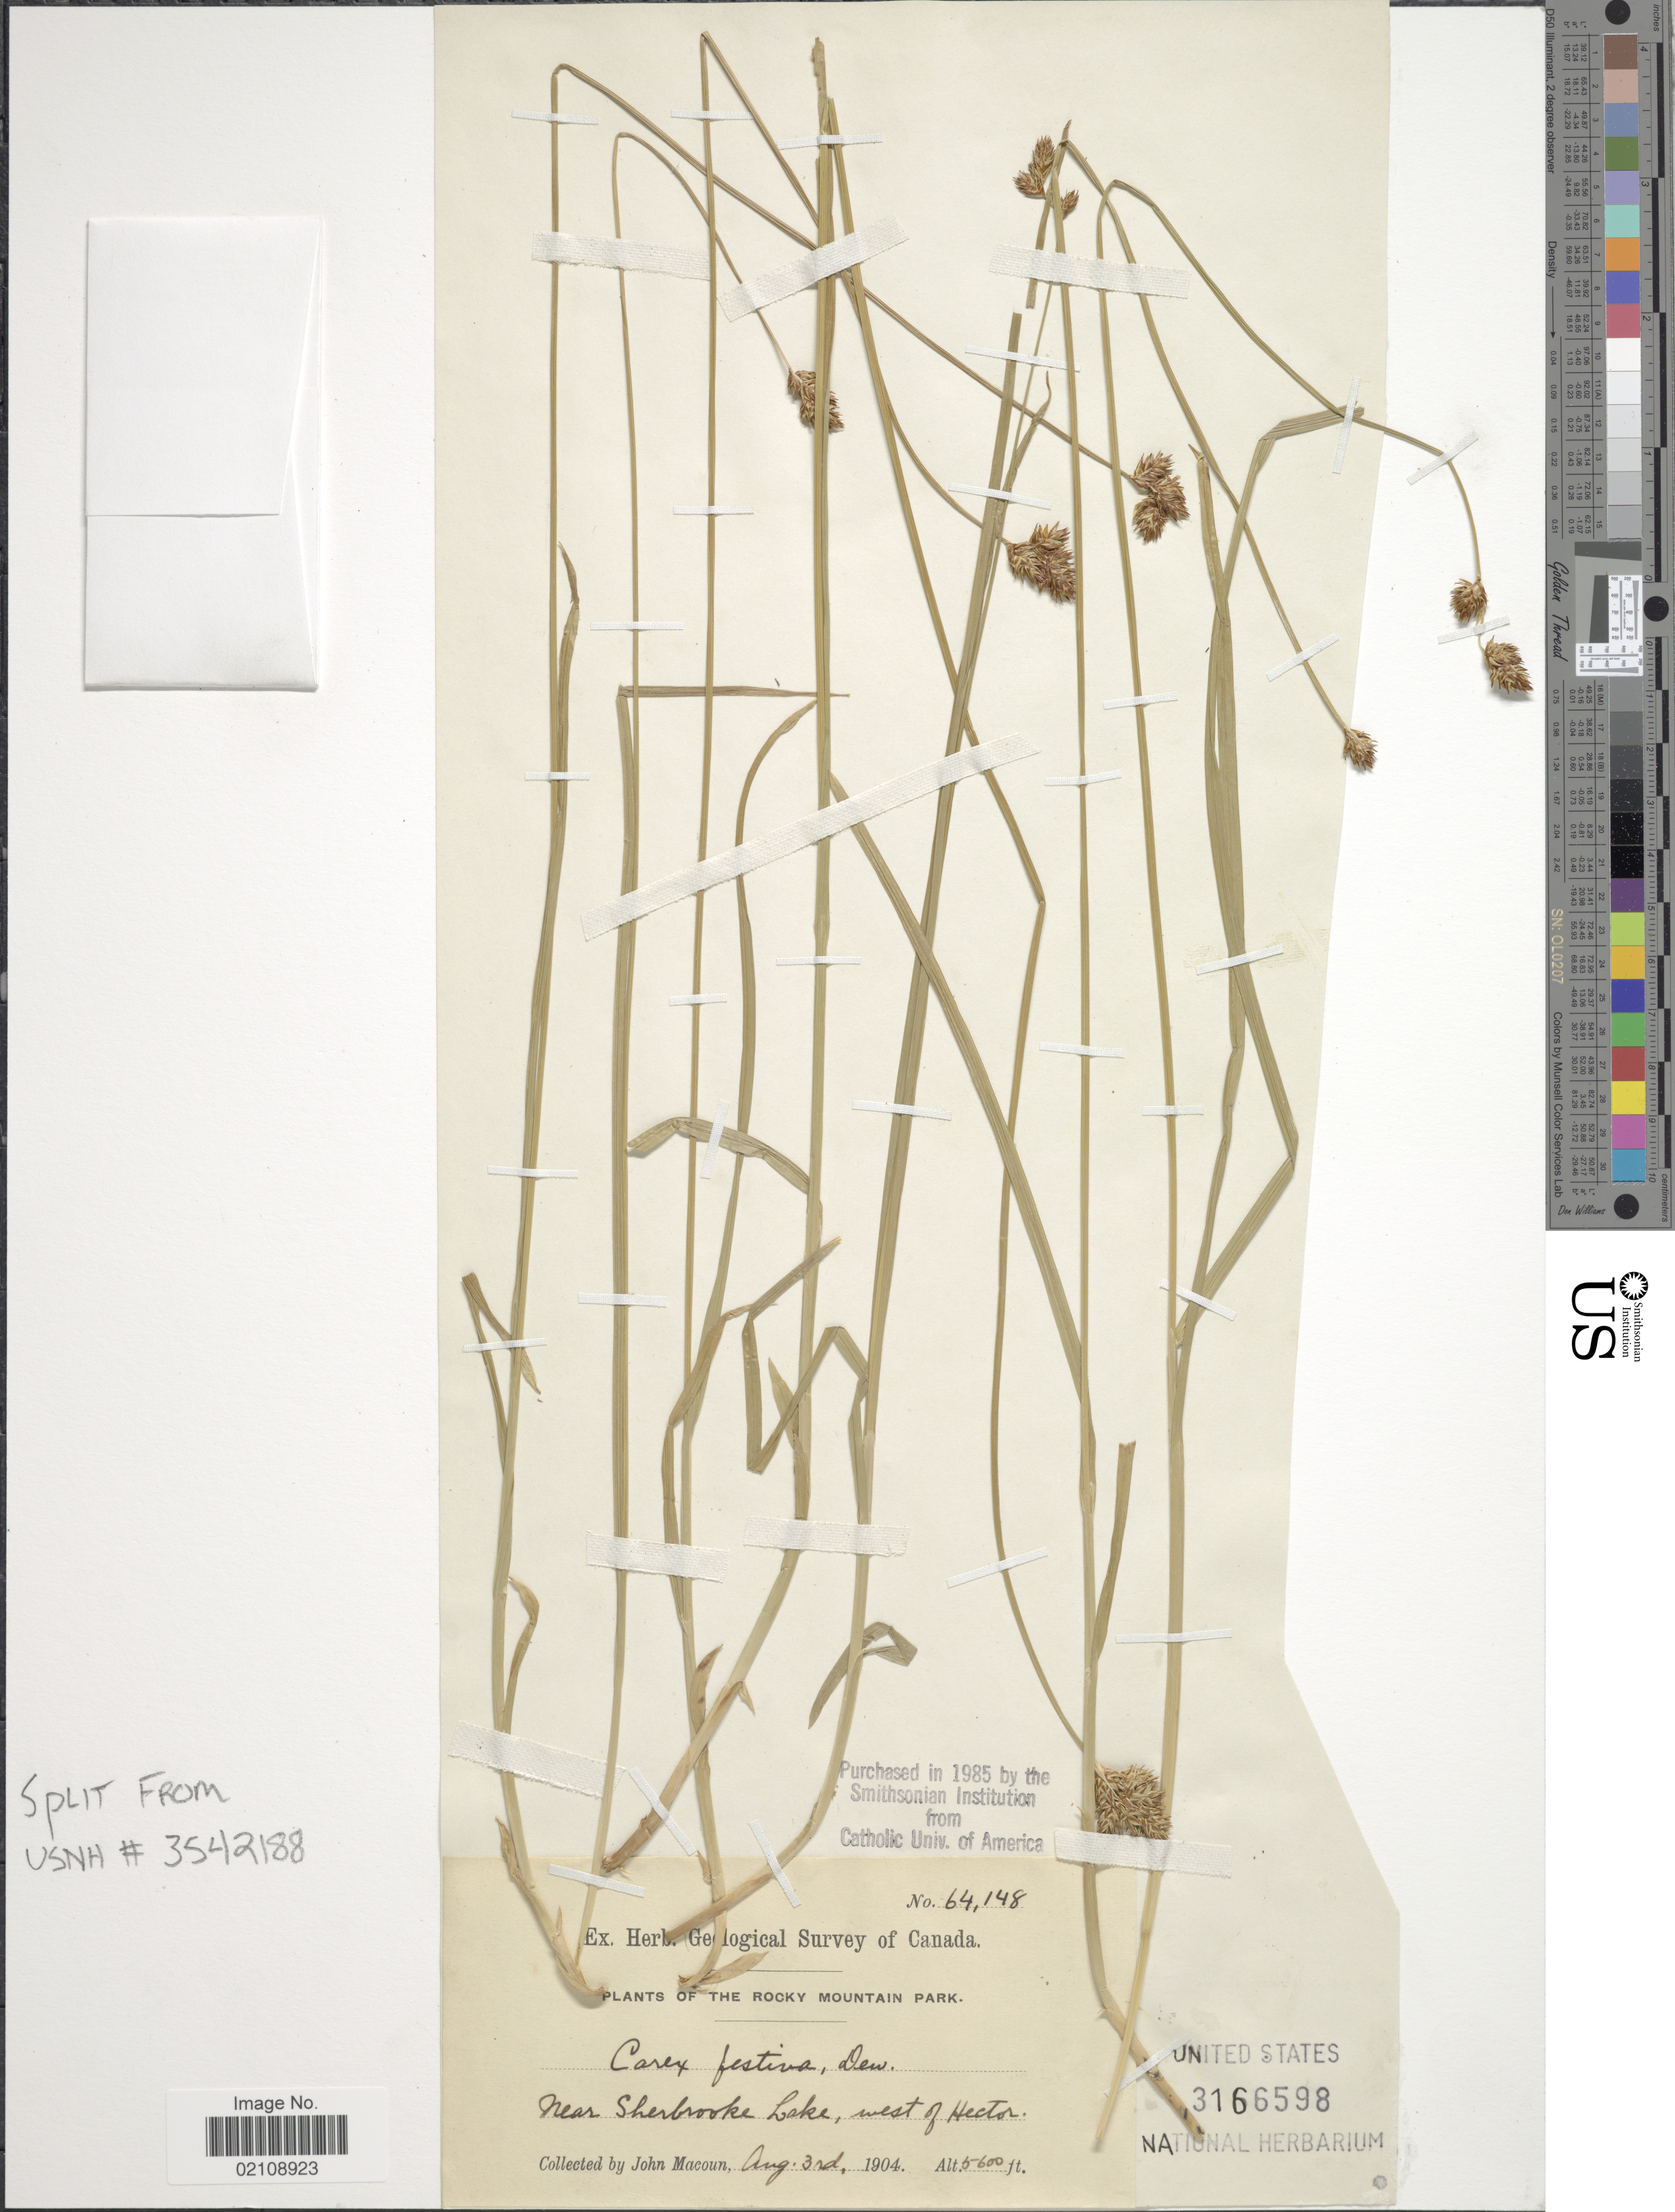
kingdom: Plantae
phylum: Tracheophyta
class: Liliopsida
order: Poales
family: Cyperaceae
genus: Carex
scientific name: Carex preslii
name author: Steud.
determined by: Mackenzie, K. K.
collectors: J. Macoun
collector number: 64148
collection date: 1904-08-03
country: Canada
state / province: British Columbia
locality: The Rocky Mounrtain Park, Near Sherbrooke Lake, west of Hector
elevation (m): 1707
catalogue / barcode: US 3166598